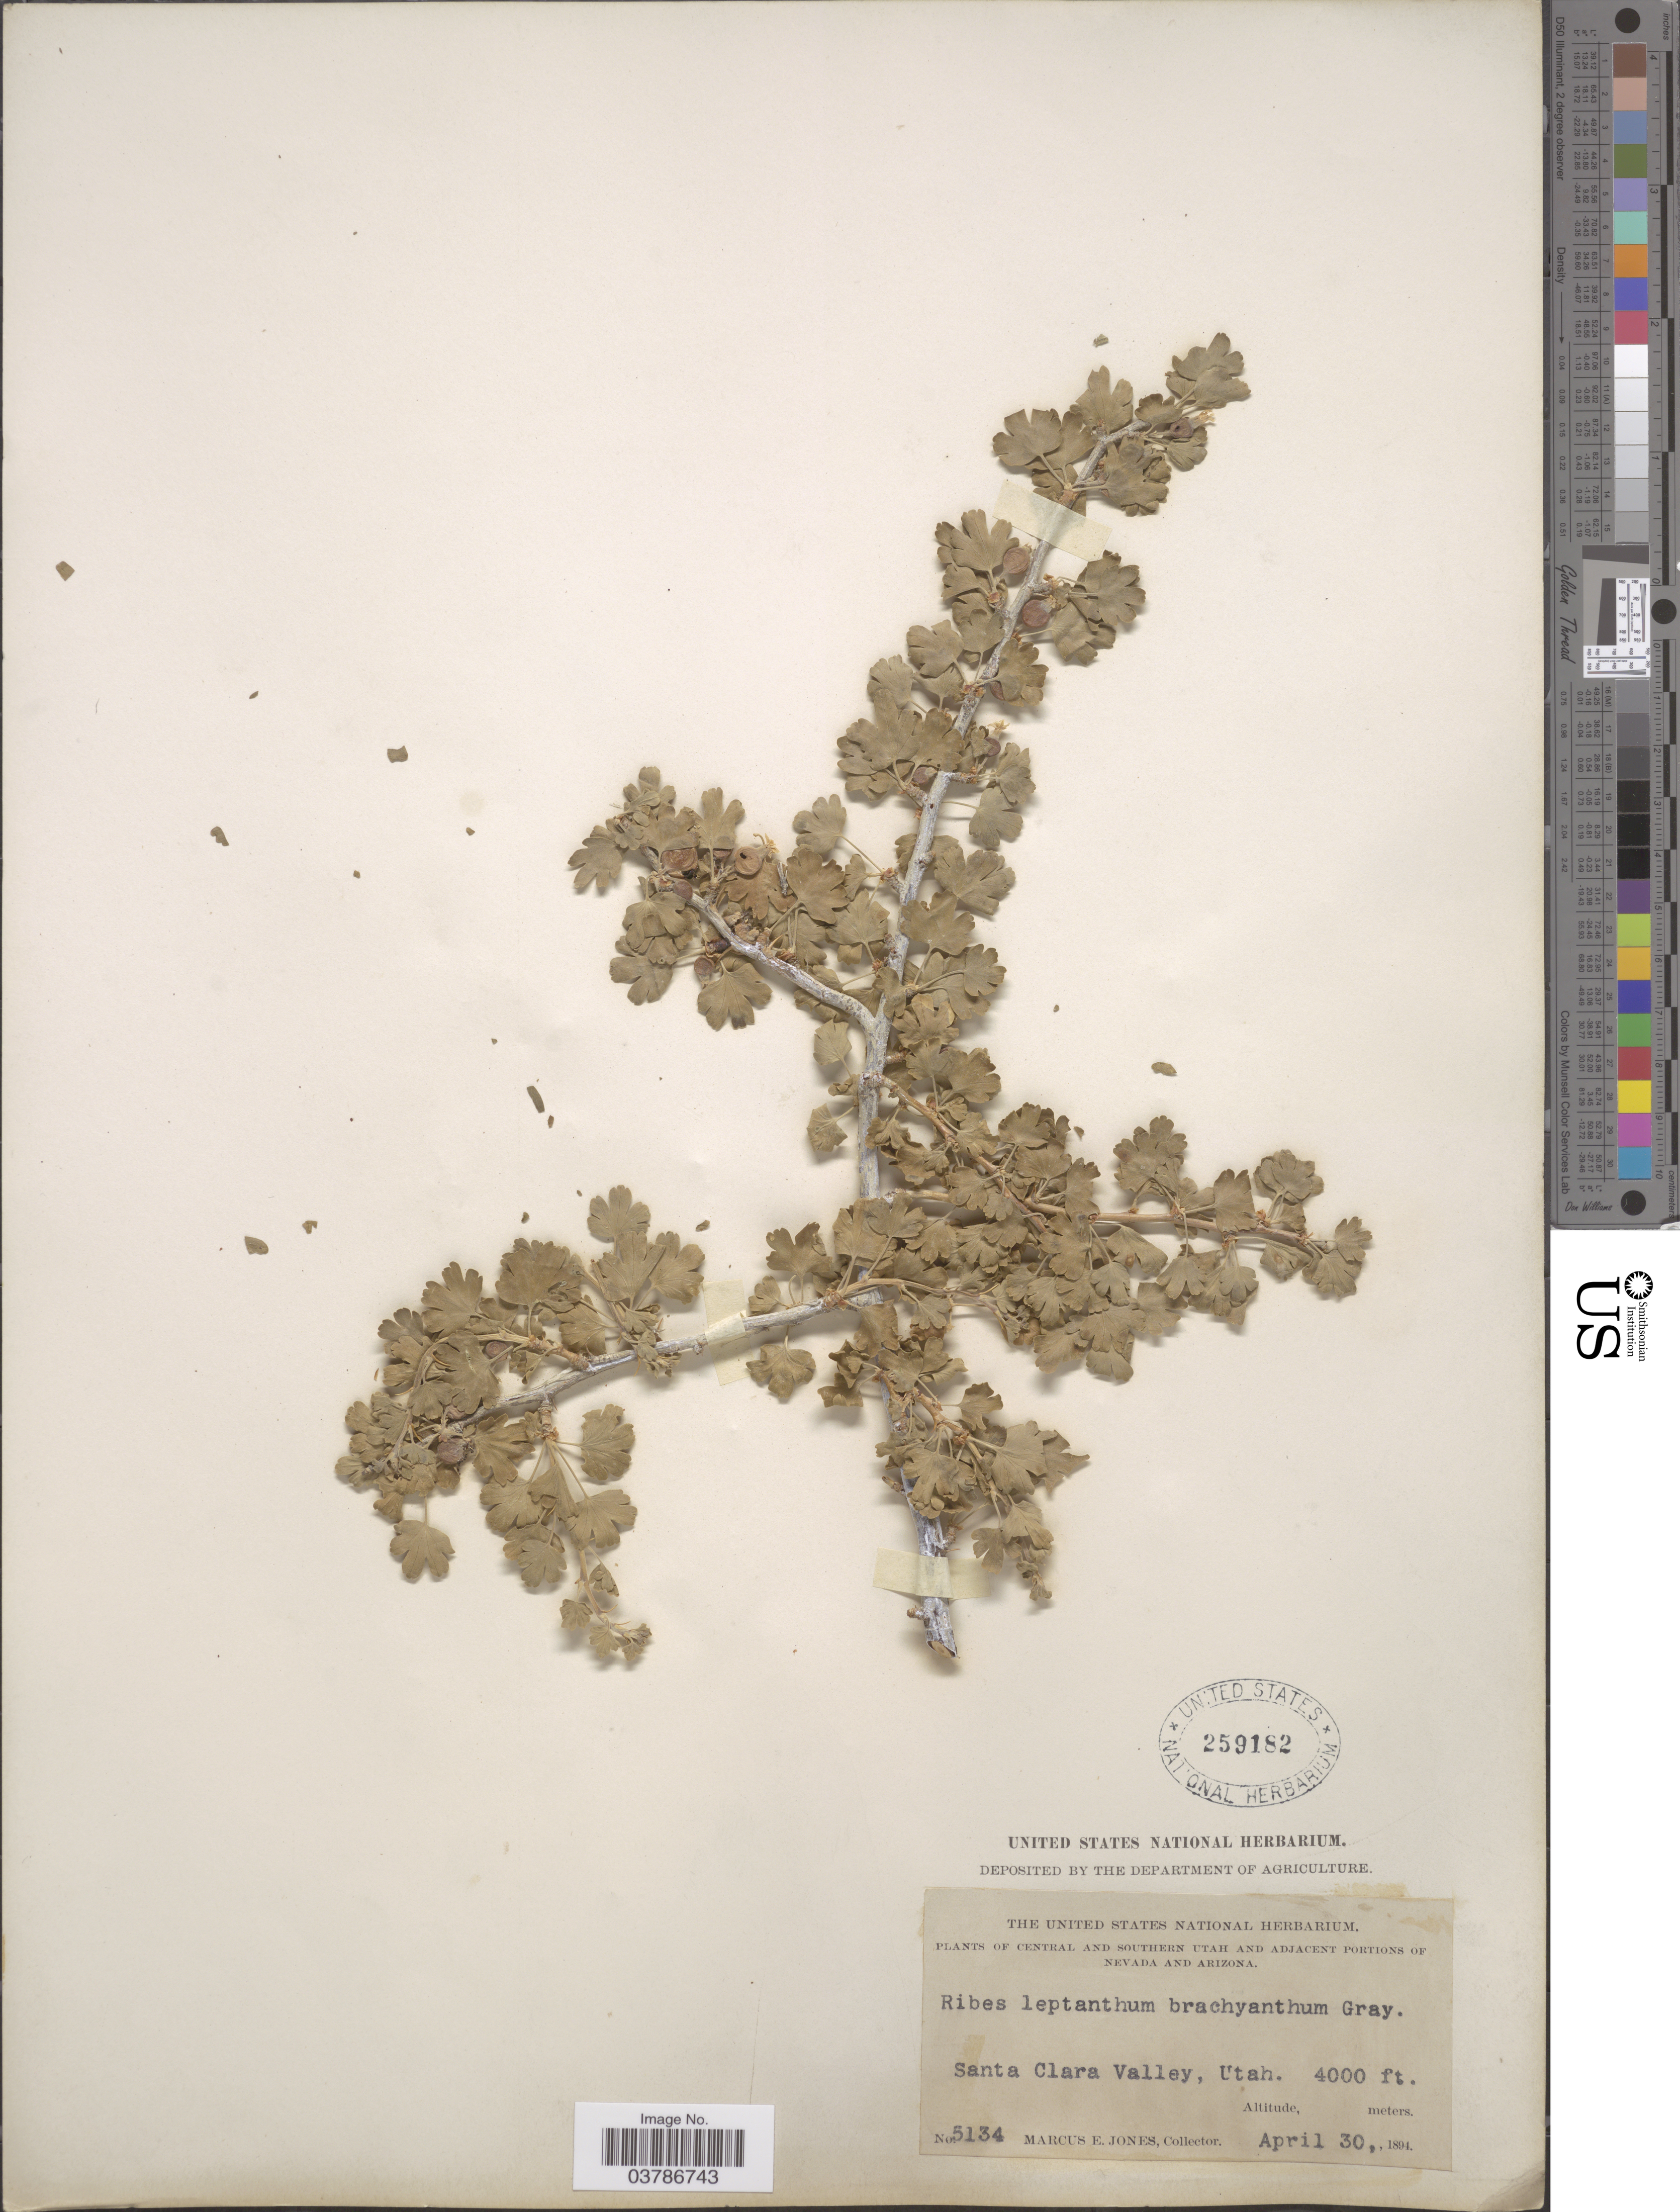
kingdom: Plantae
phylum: Tracheophyta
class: Magnoliopsida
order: Saxifragales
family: Grossulariaceae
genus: Ribes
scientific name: Ribes velutinum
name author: Greene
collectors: M. E. Jones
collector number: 5134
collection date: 1894-04-30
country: United States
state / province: Utah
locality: Central and Southern Utah. Santa Clara Valley.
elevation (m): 1219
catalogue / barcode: US 259182